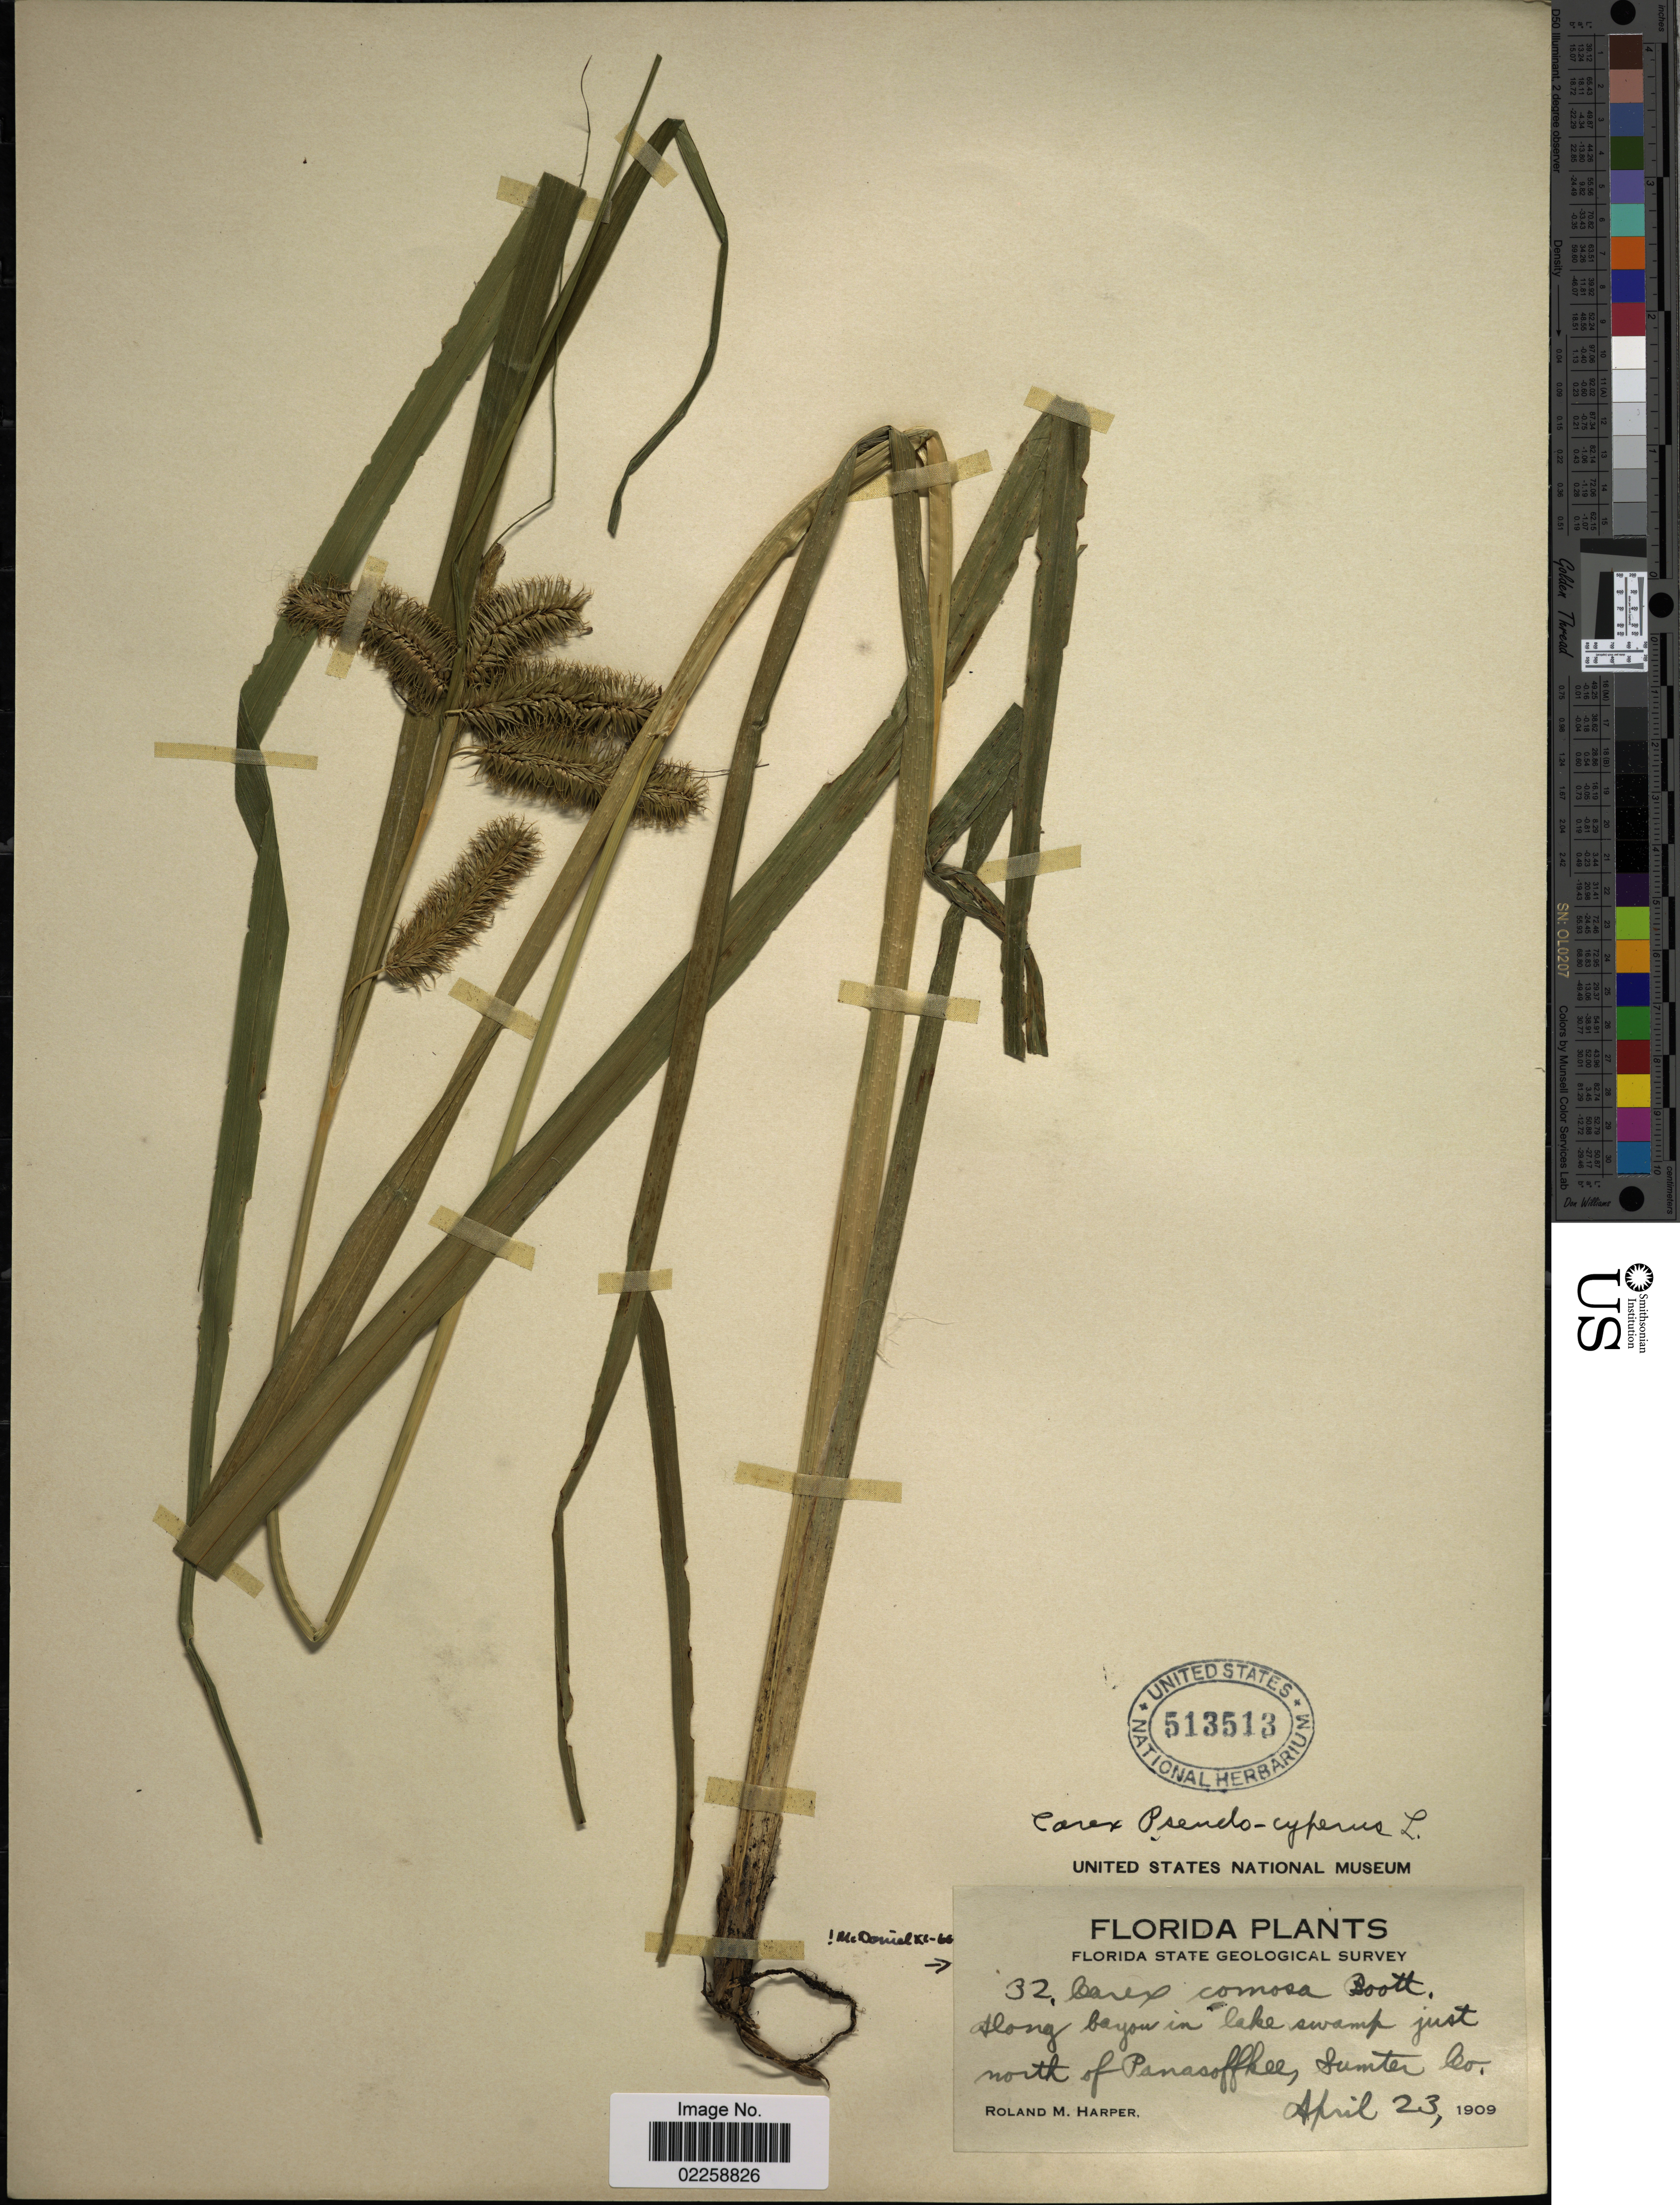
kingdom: Plantae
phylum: Tracheophyta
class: Liliopsida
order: Poales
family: Cyperaceae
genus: Carex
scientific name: Carex comosa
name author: Boott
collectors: R. M. Harper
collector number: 32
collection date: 1909-04-23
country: United States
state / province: Florida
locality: Along bayou in lake swamp just north of Panasoffkee, Sumter Co.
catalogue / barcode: US 513513